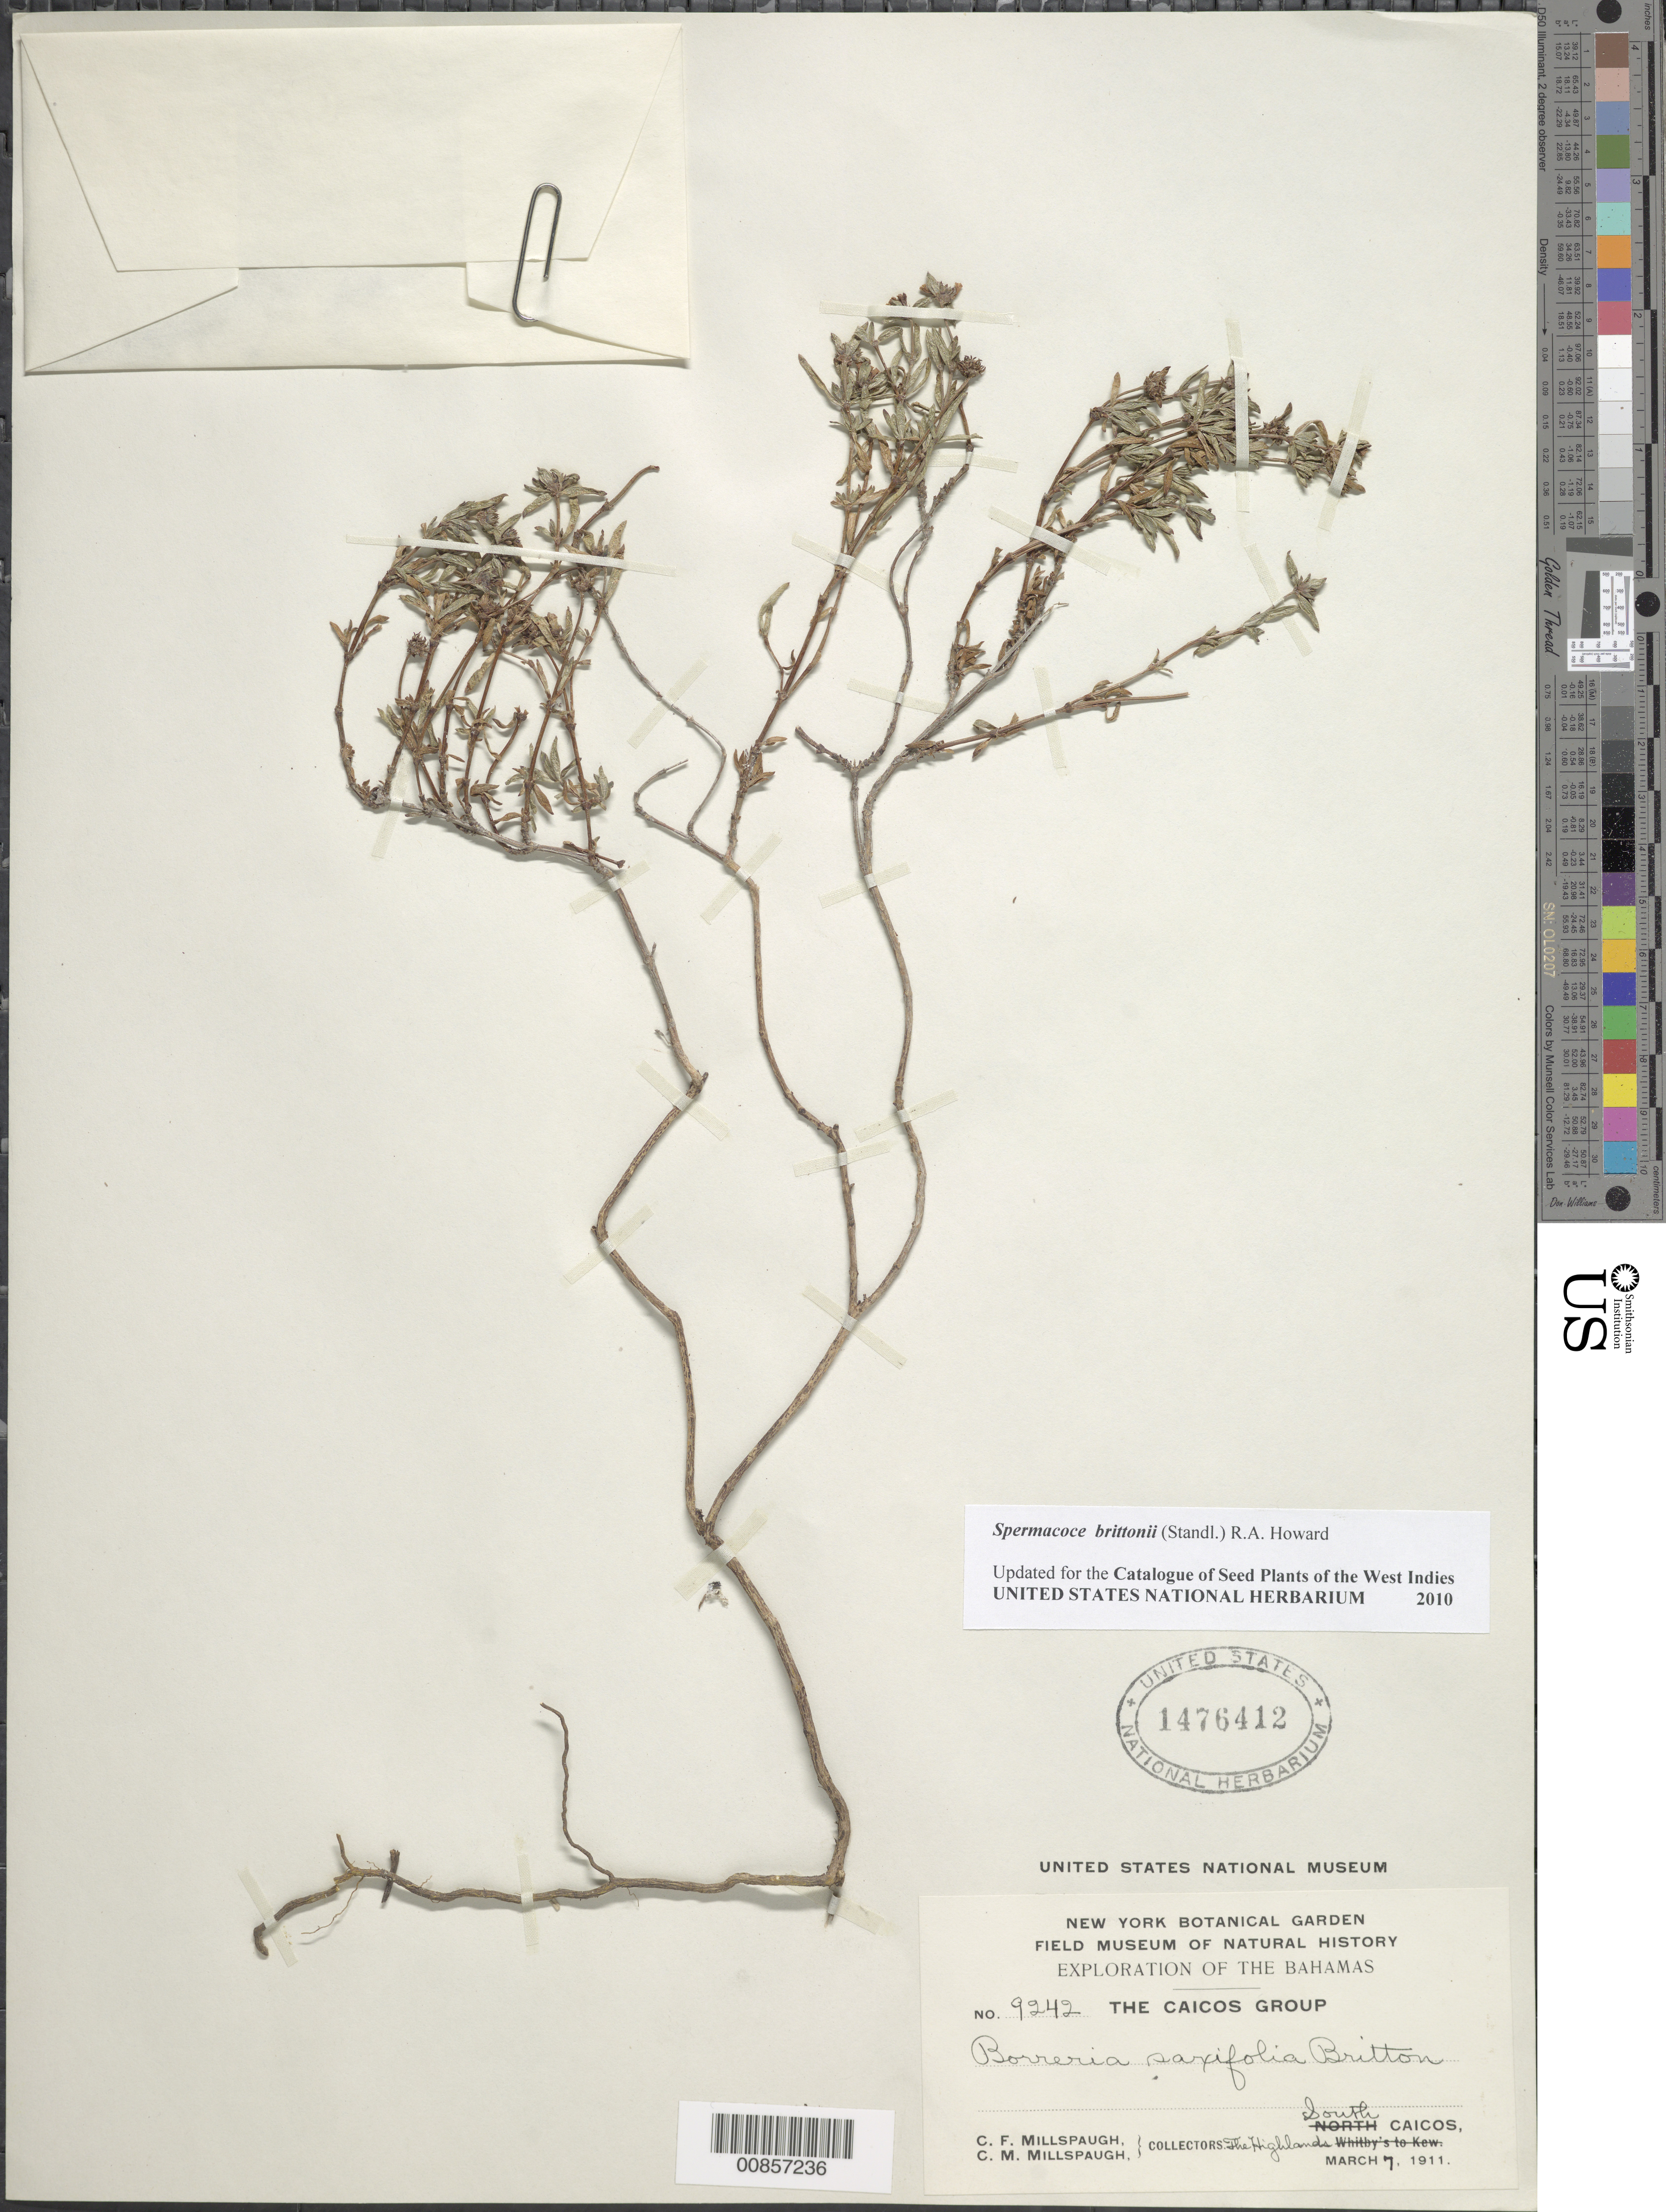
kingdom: Plantae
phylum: Tracheophyta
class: Magnoliopsida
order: Gentianales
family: Rubiaceae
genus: Spermacoce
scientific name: Spermacoce brittonii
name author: (Standl.) R.A. Howard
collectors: C. F. Millspaugh & C. Millspaugh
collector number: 9242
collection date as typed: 07 Mar 1911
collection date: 1911-03-07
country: Turks and Caicos Islands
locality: South Caicos, The Highlands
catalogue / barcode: US 1476412